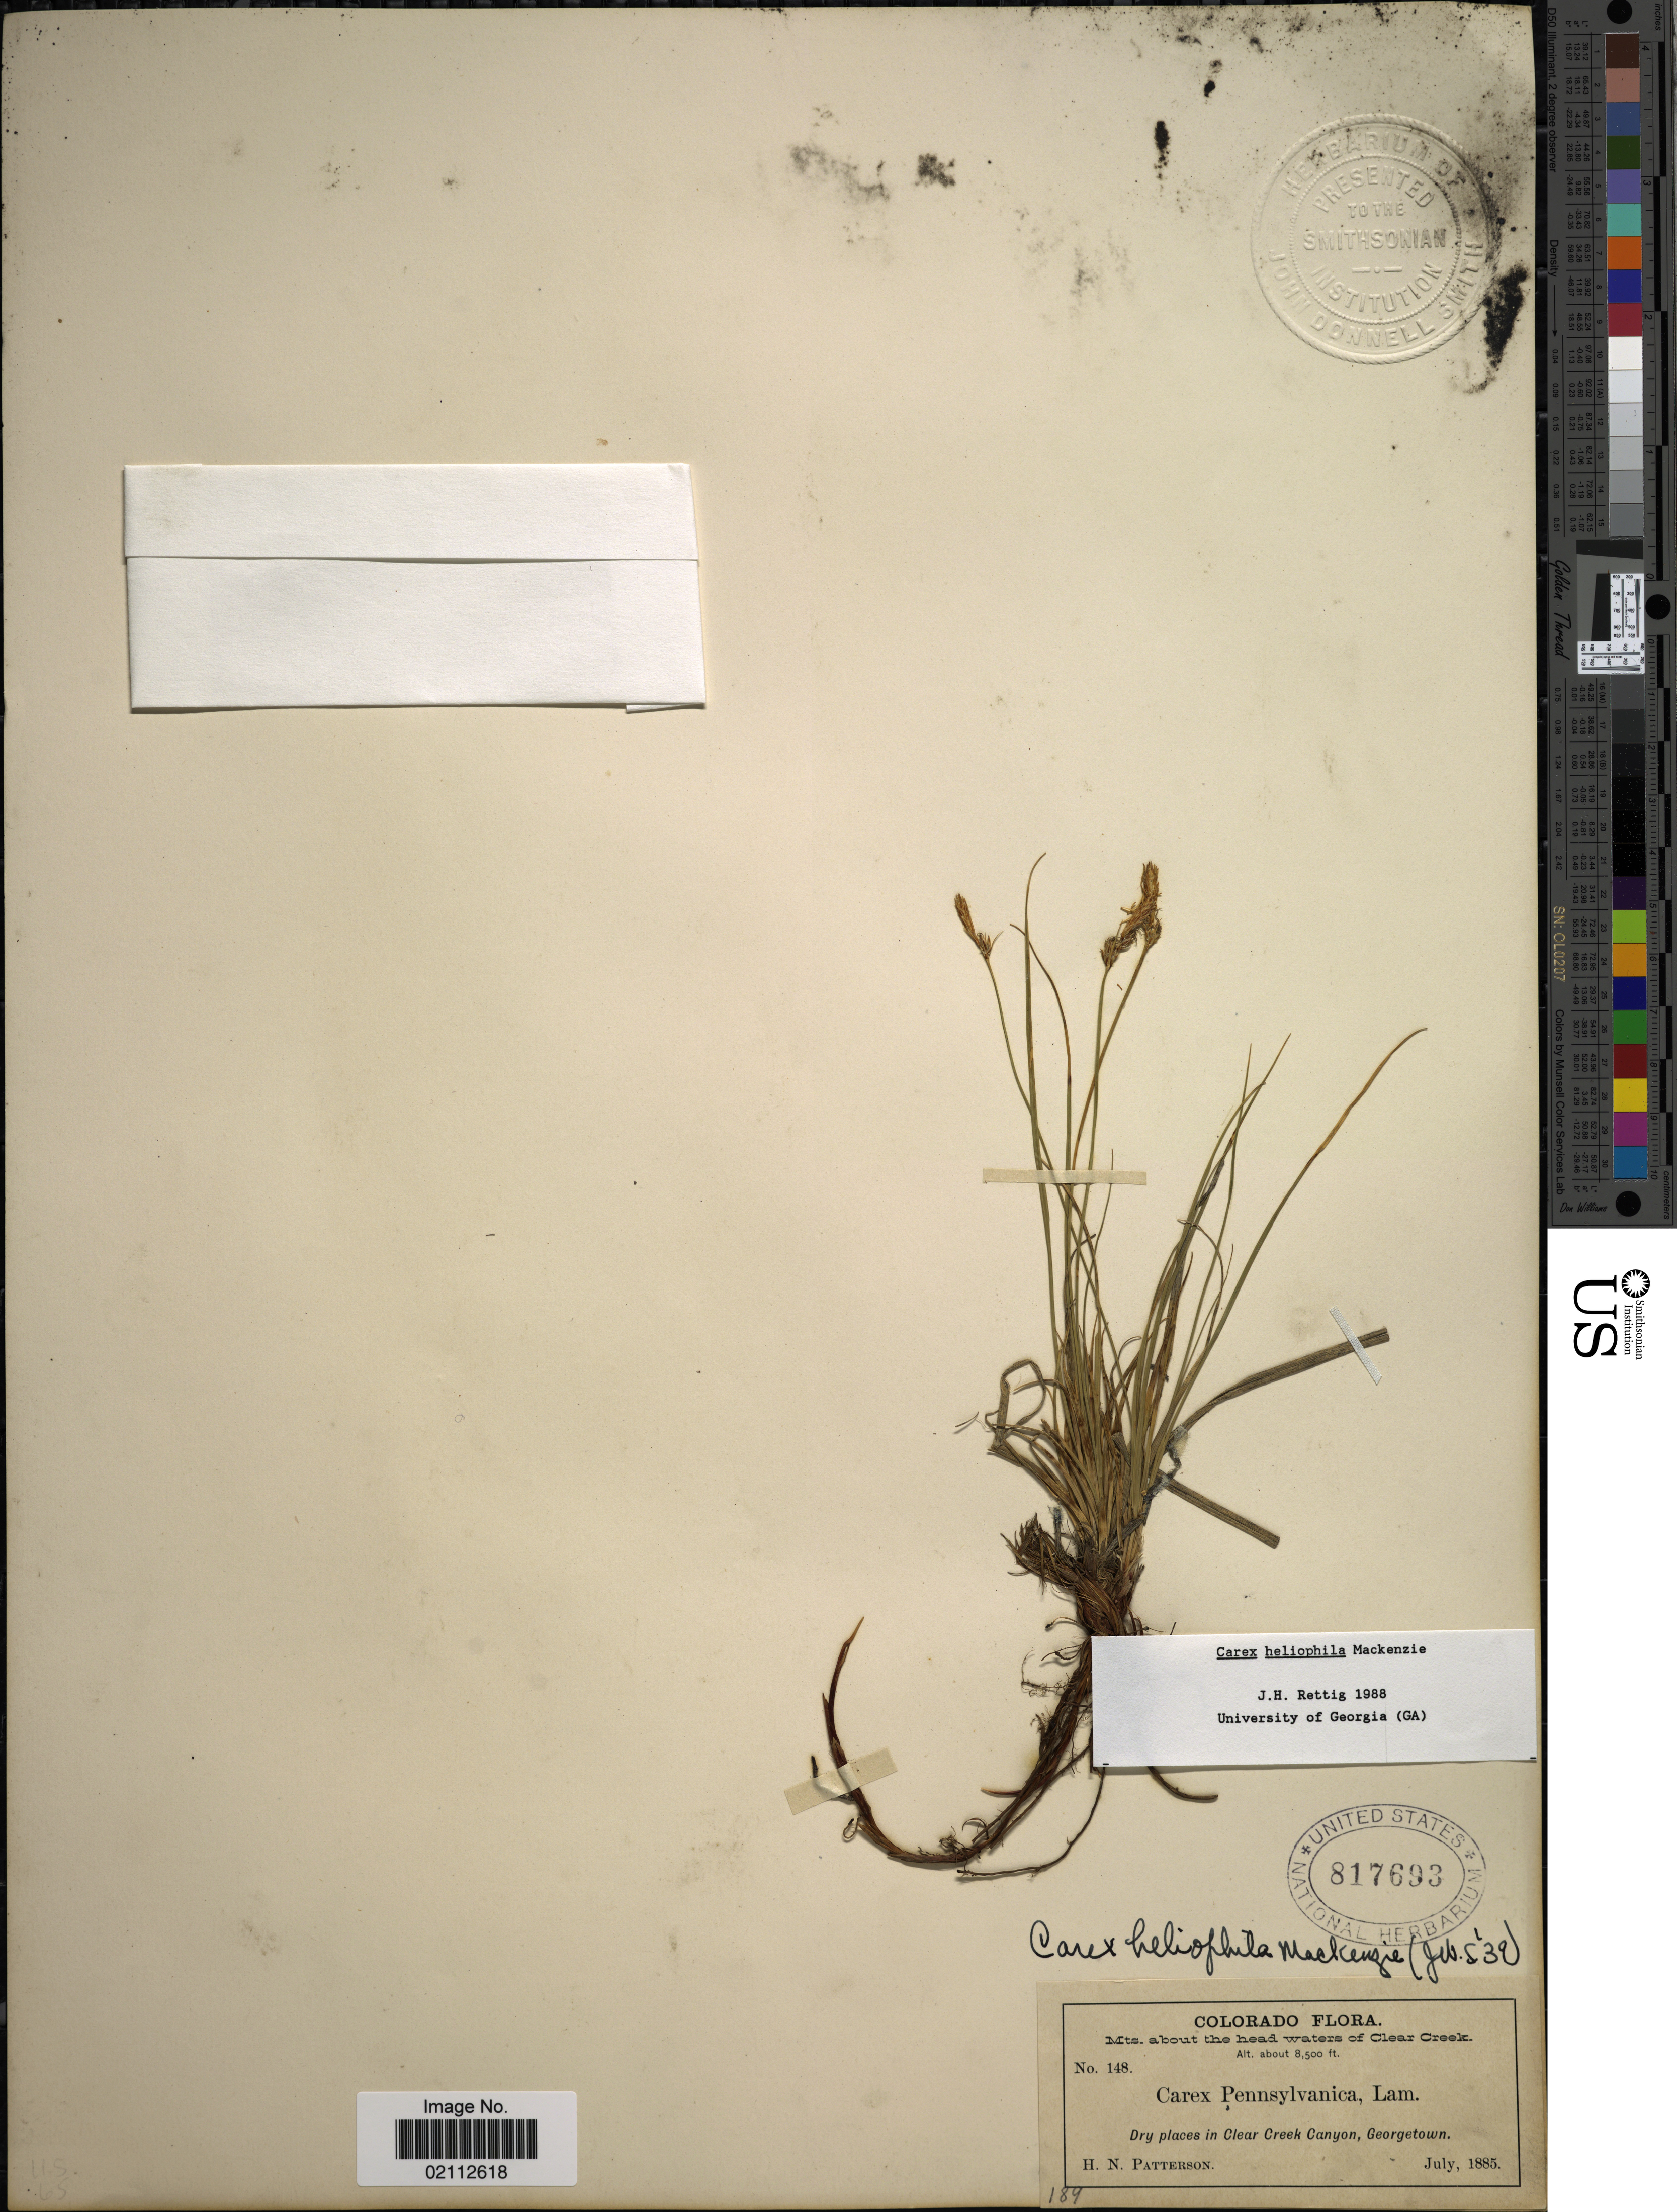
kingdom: Plantae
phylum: Tracheophyta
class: Liliopsida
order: Poales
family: Cyperaceae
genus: Carex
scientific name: Carex heliophila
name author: Mack.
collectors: H. N. Patterson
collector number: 148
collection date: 1885-07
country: United States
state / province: Colorado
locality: Mts. about the head waters of Clear Creek, dry places in Clear Creek Canyon, Georgetown.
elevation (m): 2591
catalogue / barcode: US 817693